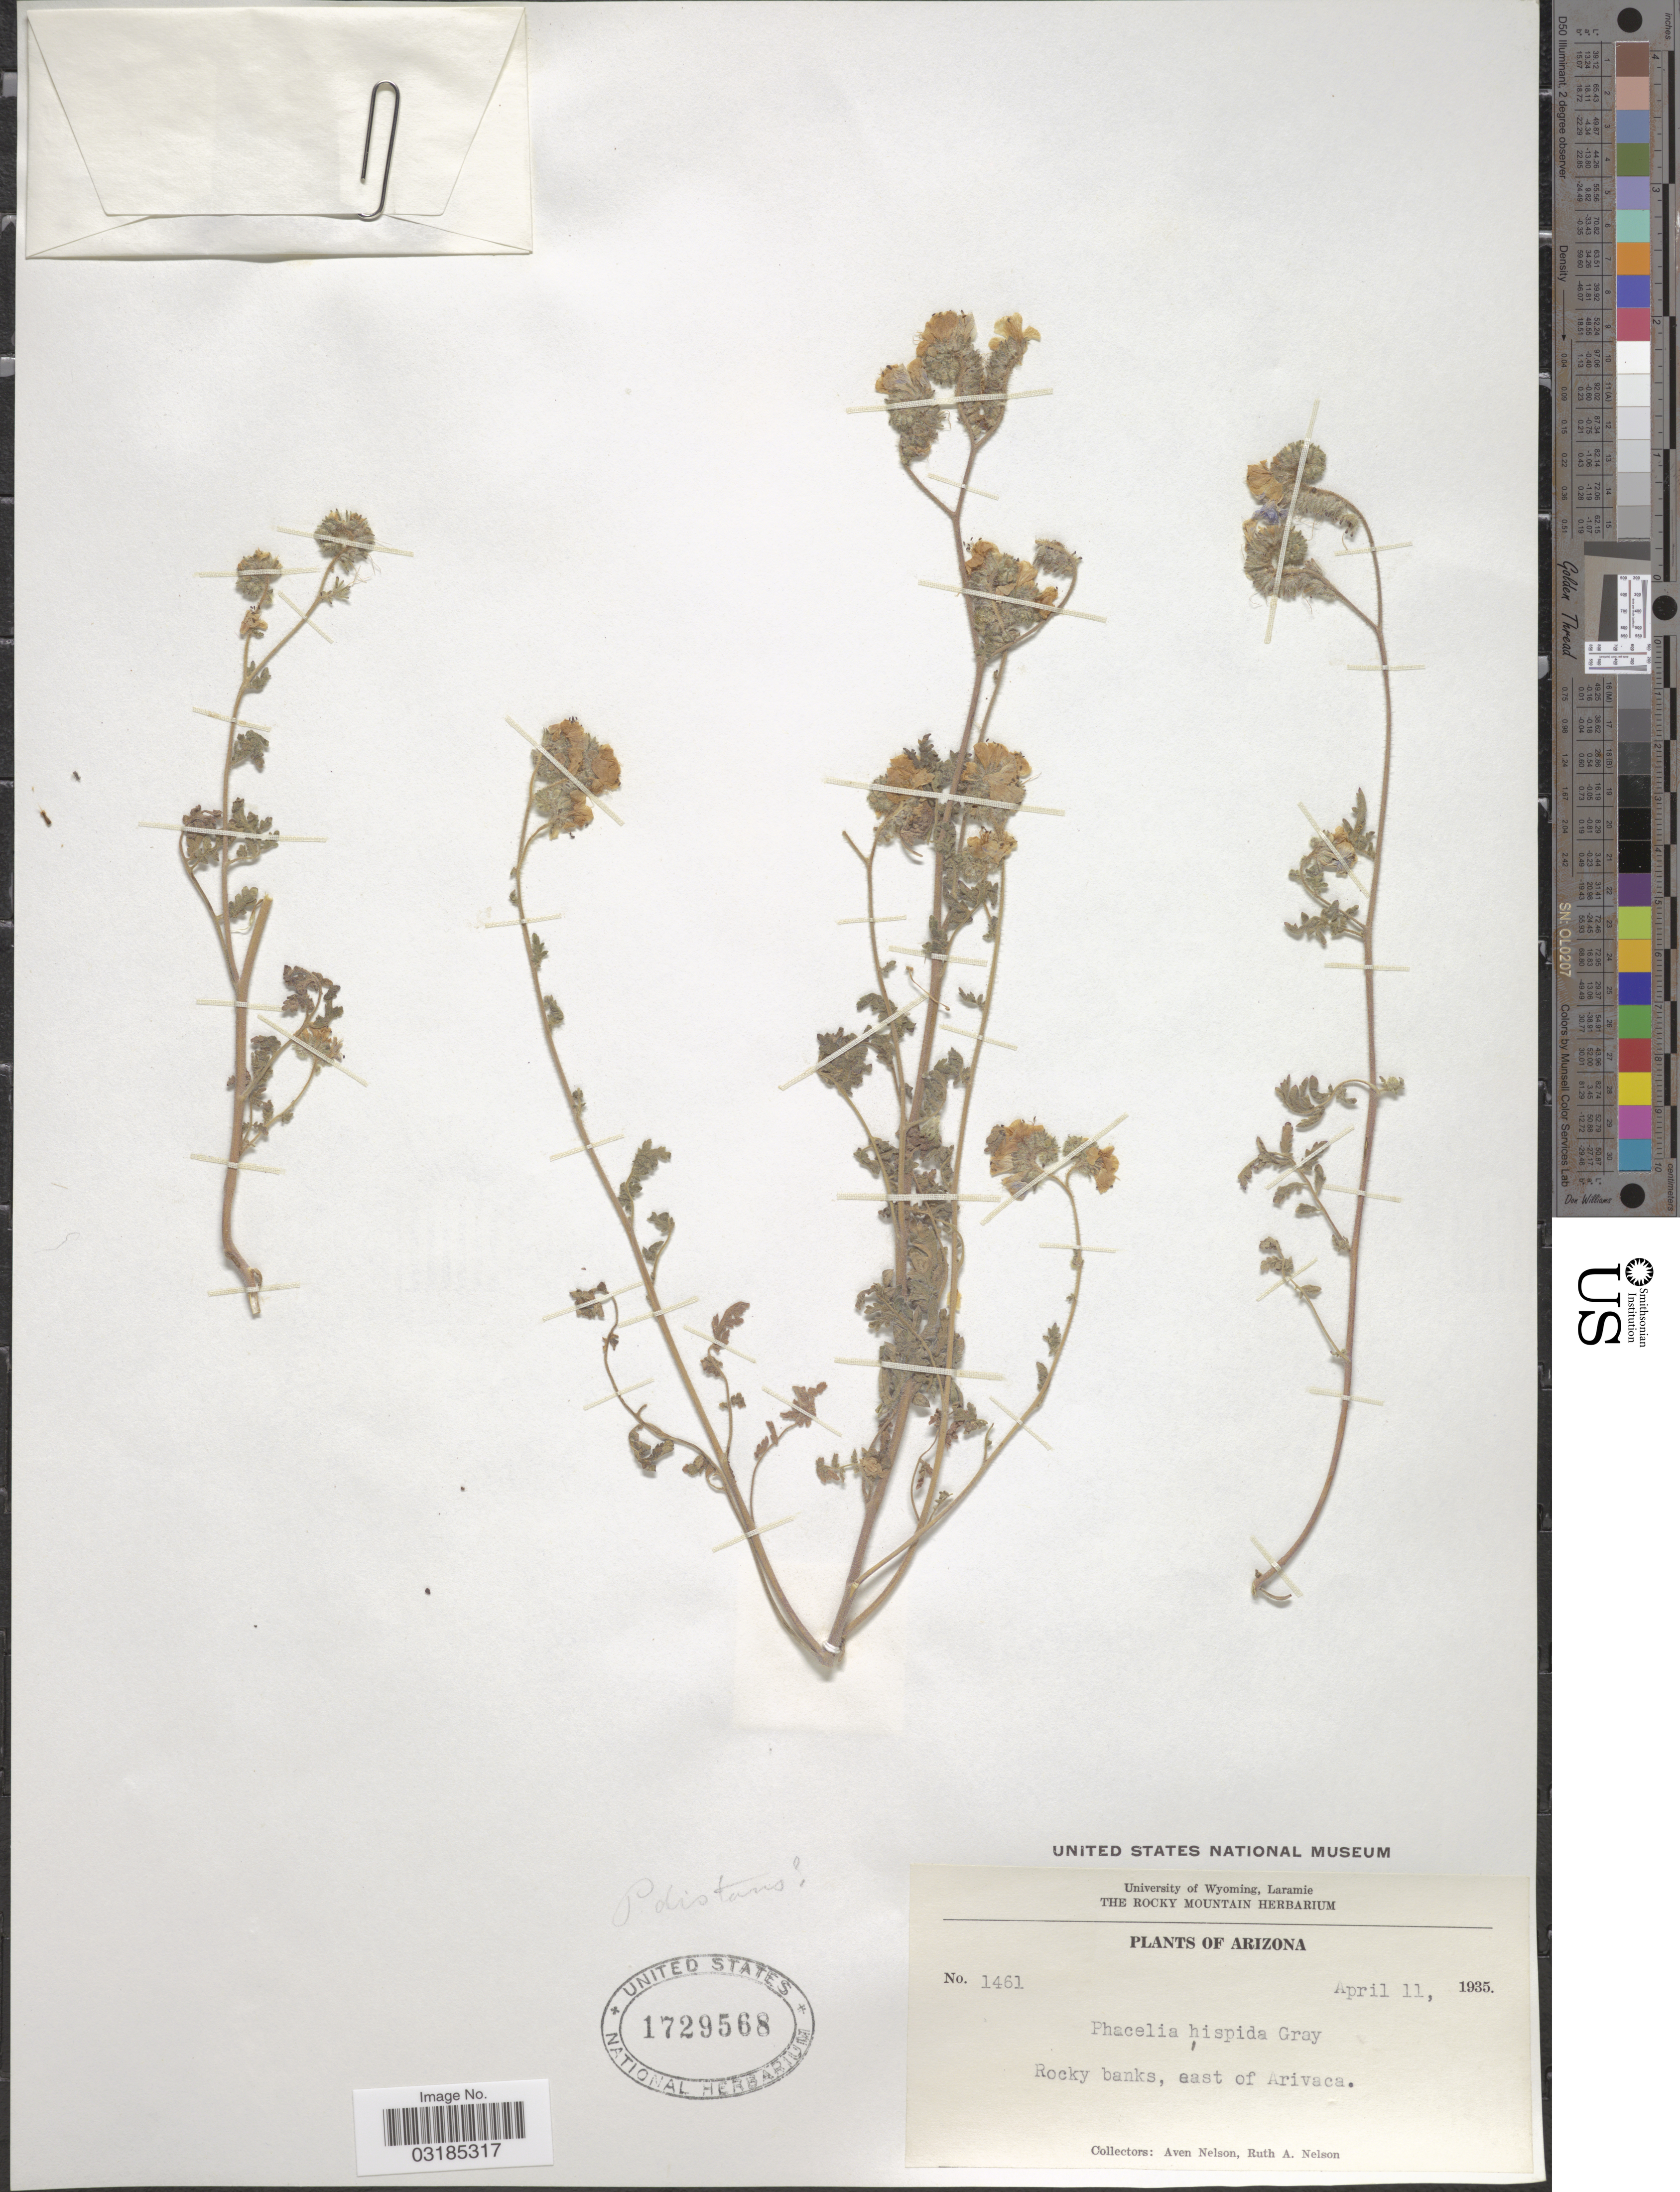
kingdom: Plantae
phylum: Tracheophyta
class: Magnoliopsida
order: Boraginales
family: Hydrophyllaceae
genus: Phacelia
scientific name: Phacelia distans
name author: Benth.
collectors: A. Nelson & R. A. Nelson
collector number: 1461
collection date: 1935-04-11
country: United States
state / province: Arizona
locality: Rocky banks, east of Arivaca.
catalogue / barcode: US 1729568